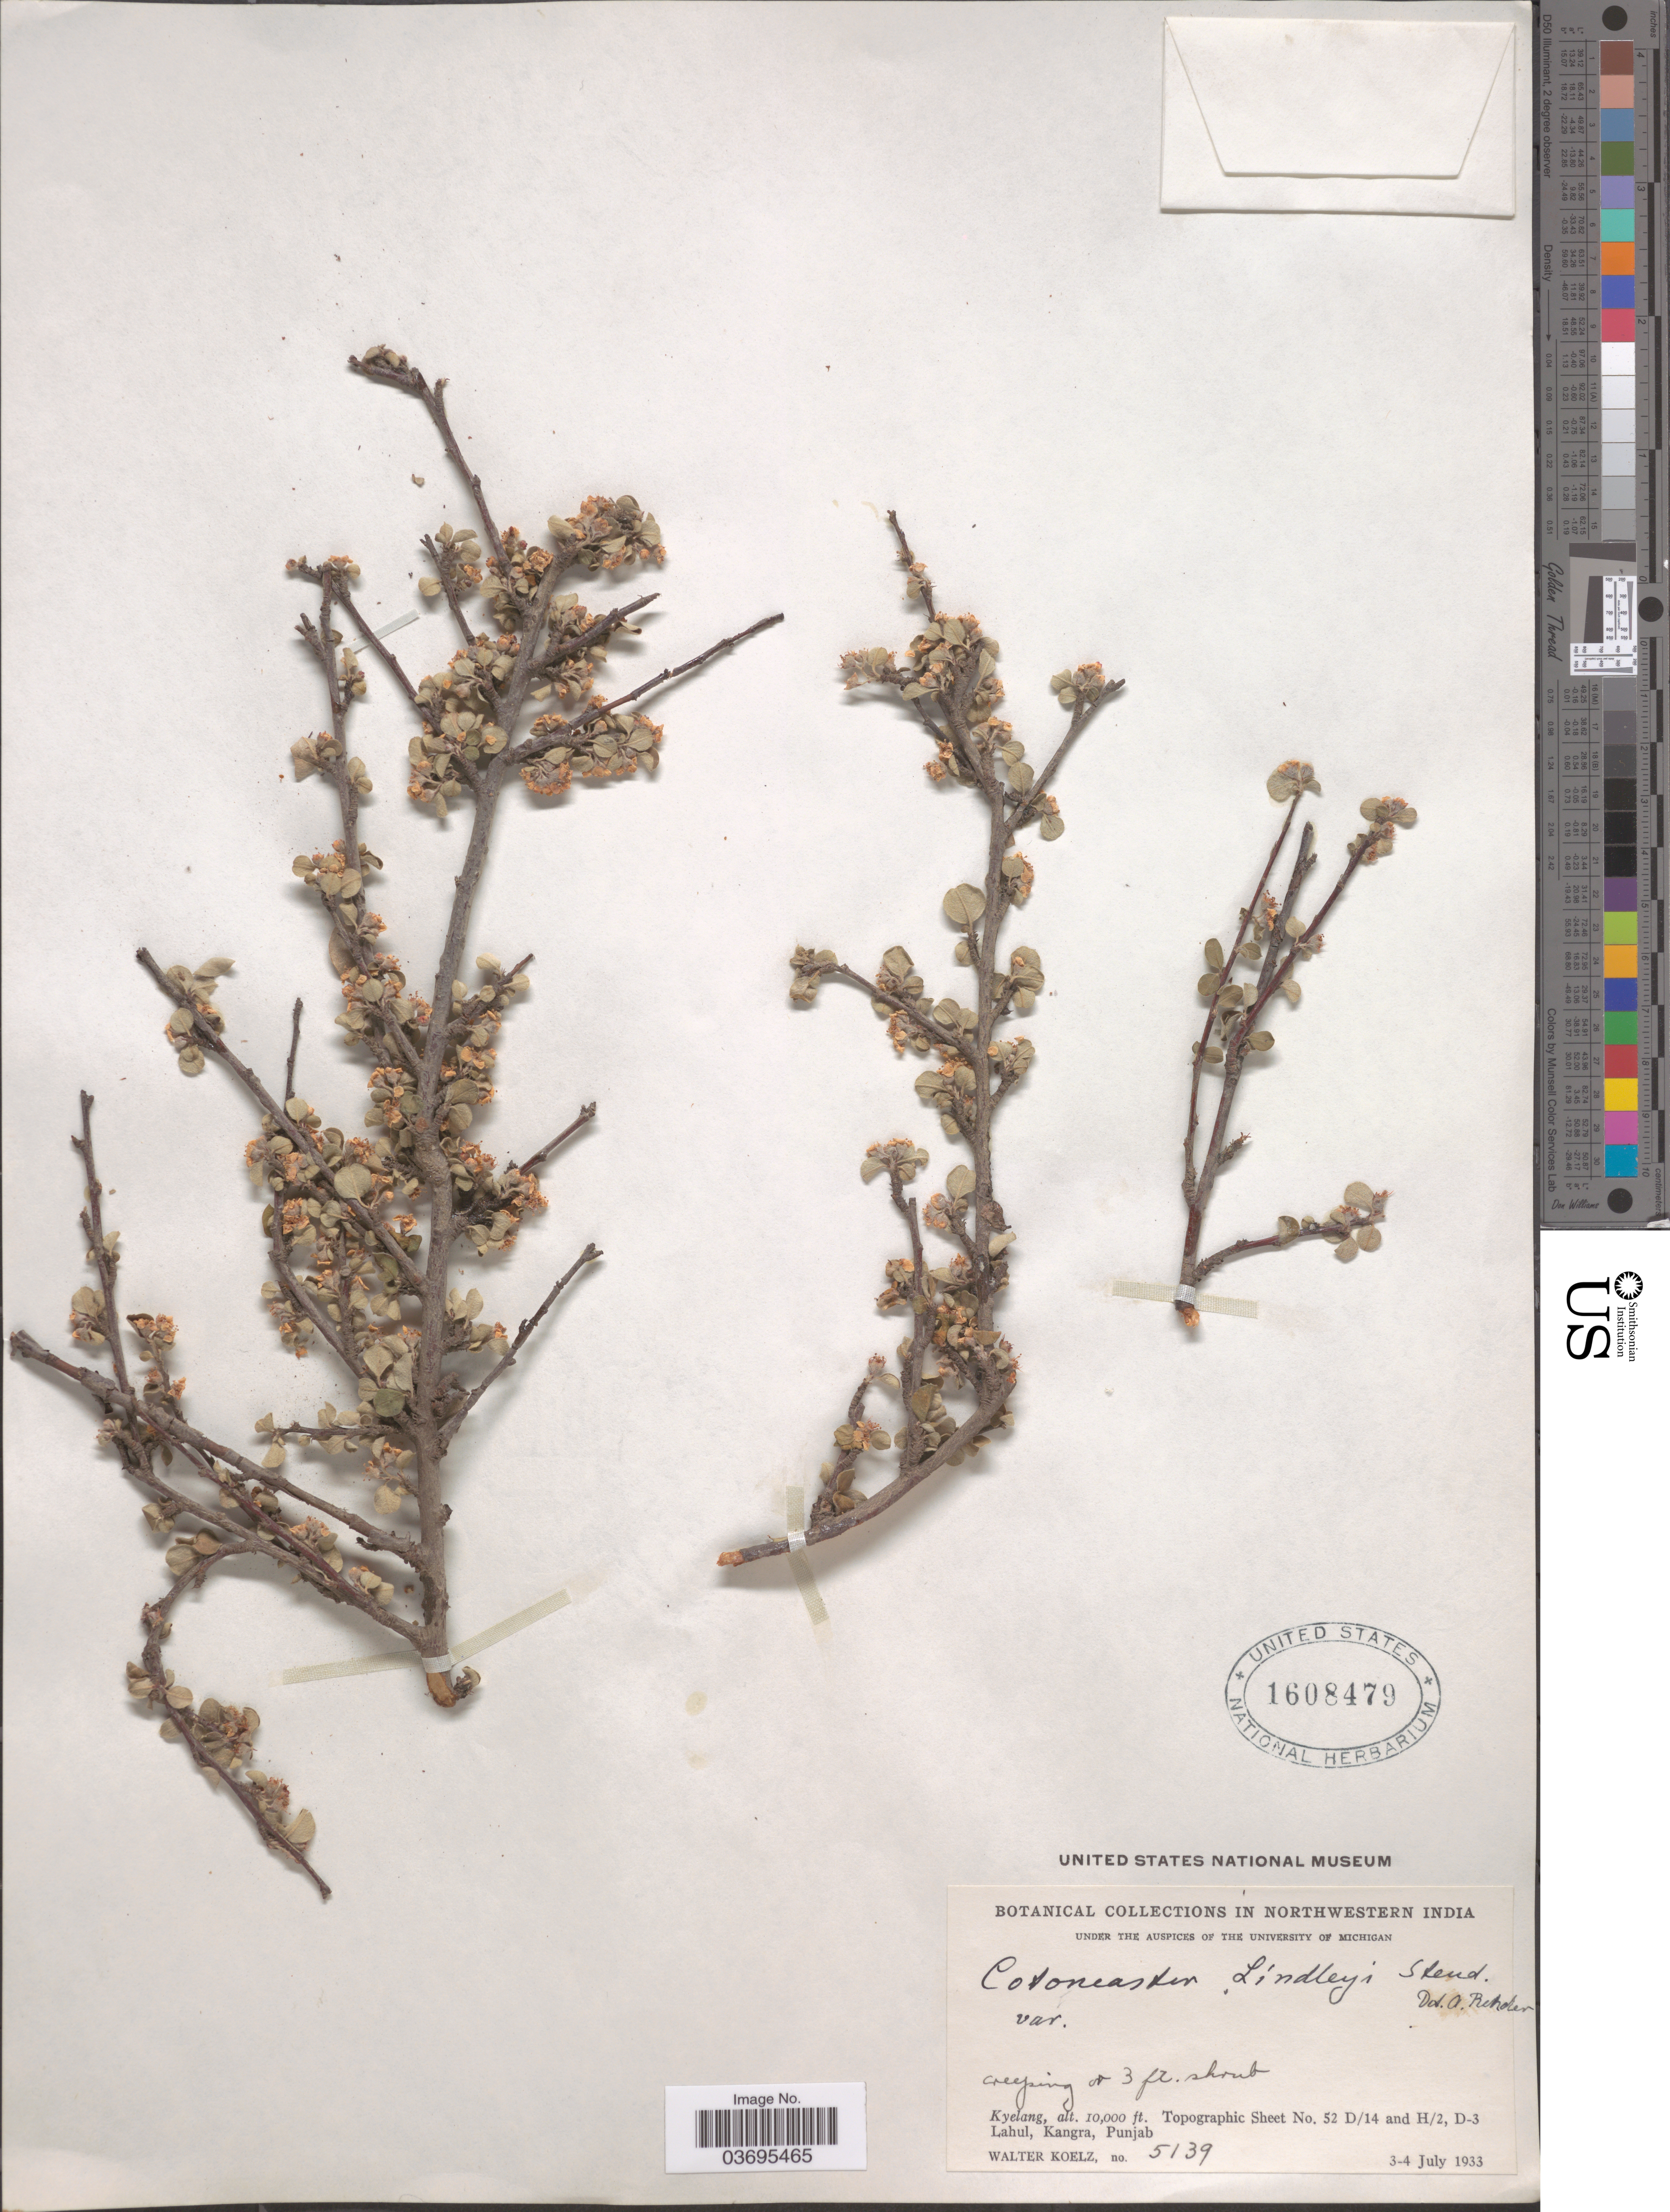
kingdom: Plantae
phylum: Tracheophyta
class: Magnoliopsida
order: Rosales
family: Rosaceae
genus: Cotoneaster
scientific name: Cotoneaster lindleyi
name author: Steud.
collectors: W. N. Koelz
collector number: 5139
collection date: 1933-07-03/1933-07-04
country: India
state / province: Punjab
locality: Northwestern India. Kyelang, Lahul, Kangra. Topographic Sheet No. 52 D/14 and H/2, D-3.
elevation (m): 3048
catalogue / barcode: US 1608479